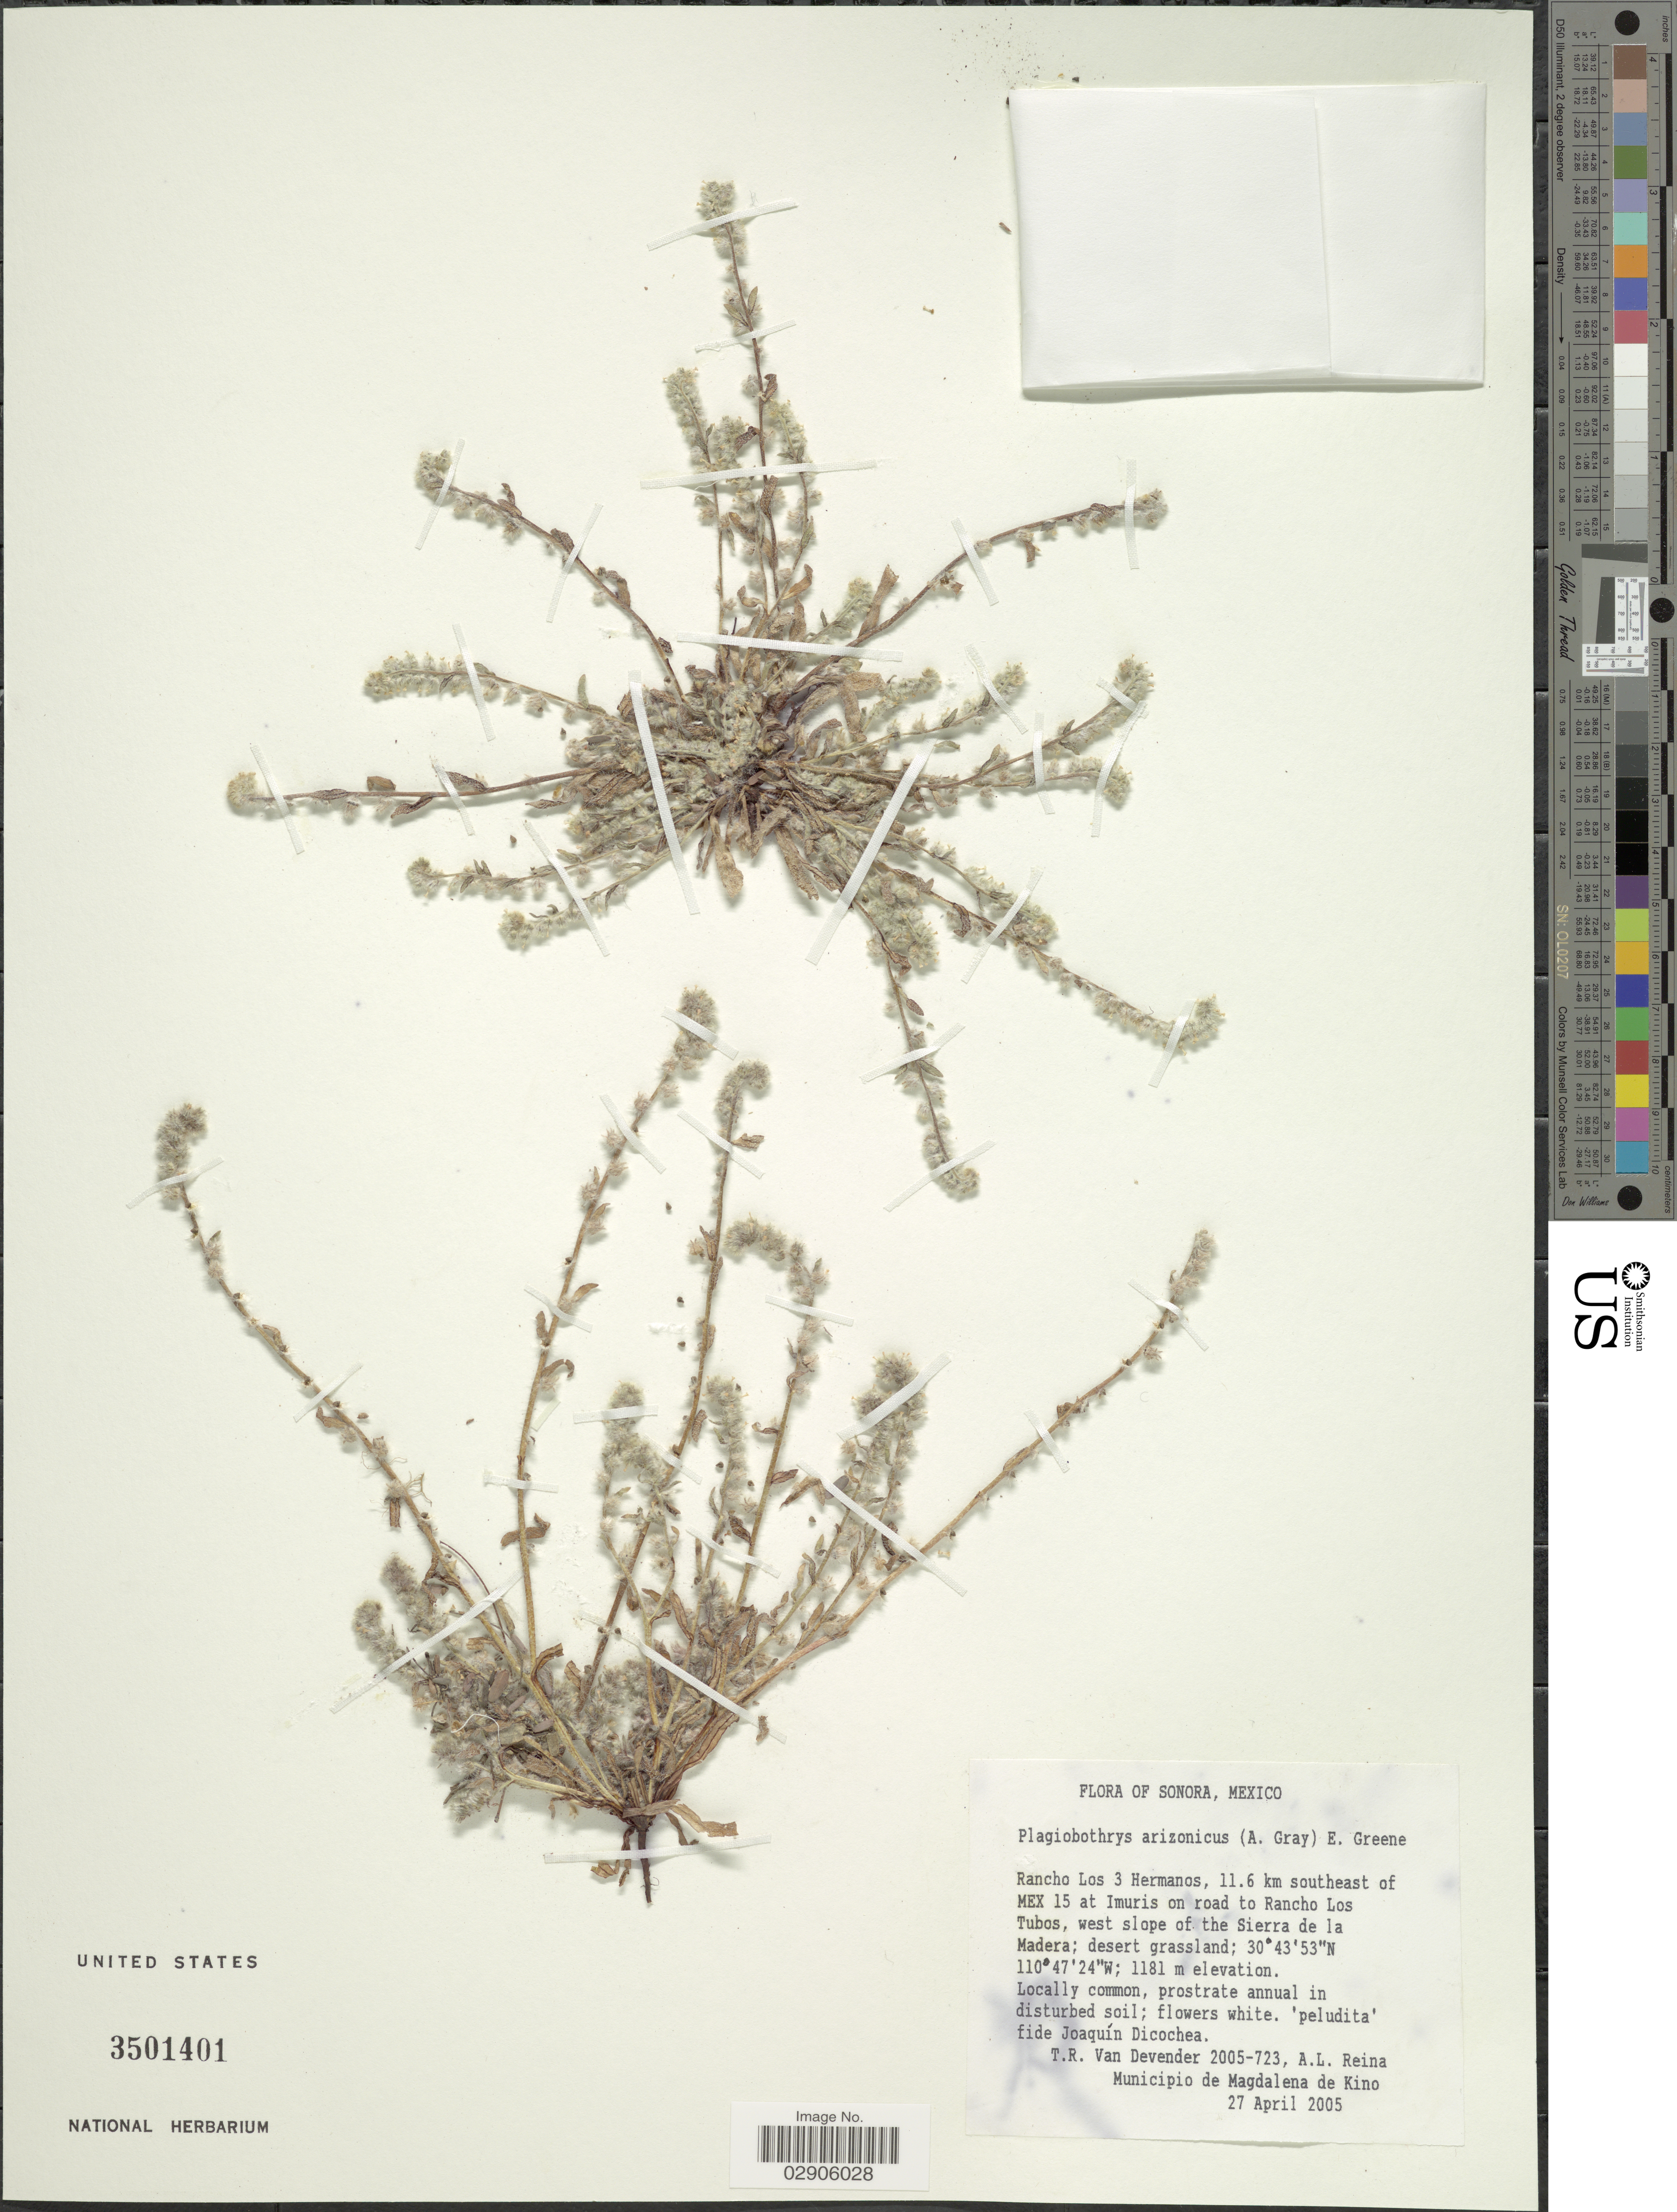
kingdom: Plantae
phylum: Tracheophyta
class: Magnoliopsida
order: Boraginales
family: Boraginaceae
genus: Plagiobothrys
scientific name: Plagiobothrys arizonicus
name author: (A. Gray) Greene ex A. Gray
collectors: T. R. Van Devender & A. Reina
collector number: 2005-723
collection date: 2005-04-27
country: Mexico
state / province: Sonora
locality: Rancho Los 3 Hermanos, 11.6 km southeast of Mex 15 at Imuris on road to Rancho Los Tubos, west slope of the Sierra de la Madera.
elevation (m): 1181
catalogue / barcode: US 3501401